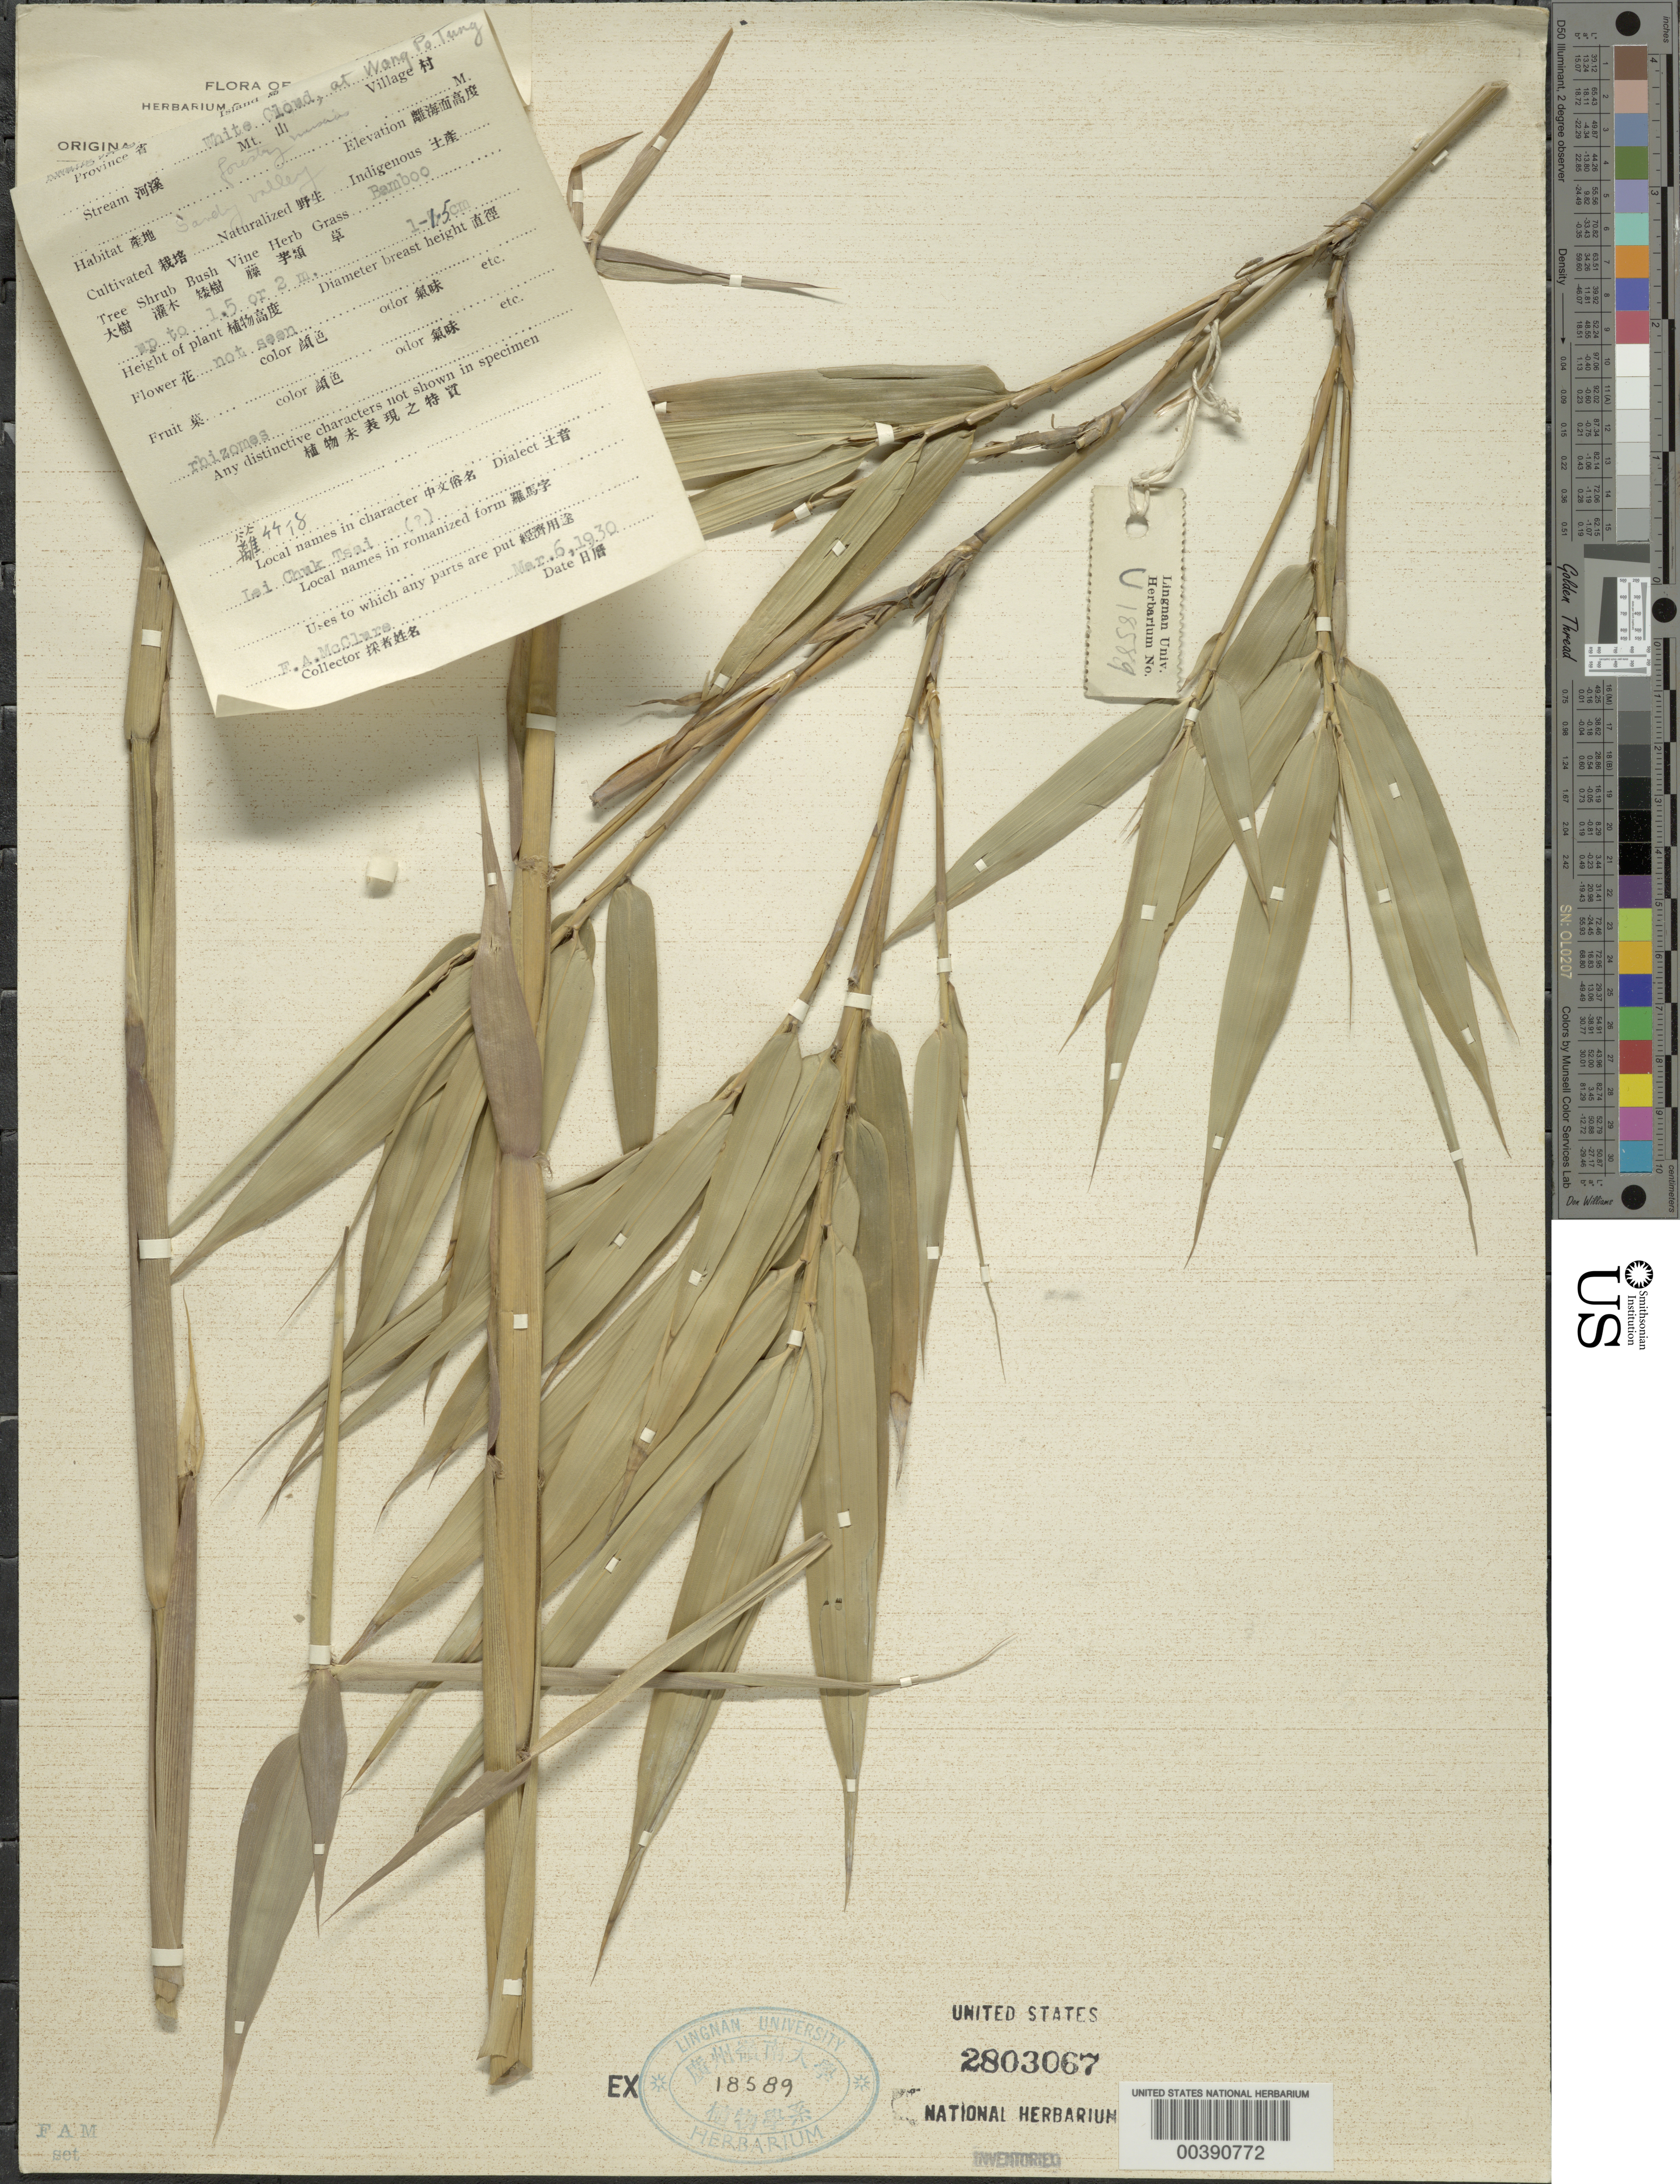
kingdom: Plantae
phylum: Tracheophyta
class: Liliopsida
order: Poales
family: Poaceae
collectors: F. A. McClure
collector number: Y-122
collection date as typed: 06 Mar 1930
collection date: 1930-03-06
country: China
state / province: Guangdong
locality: Poon ue, white cloud mt.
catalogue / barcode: US 2803067